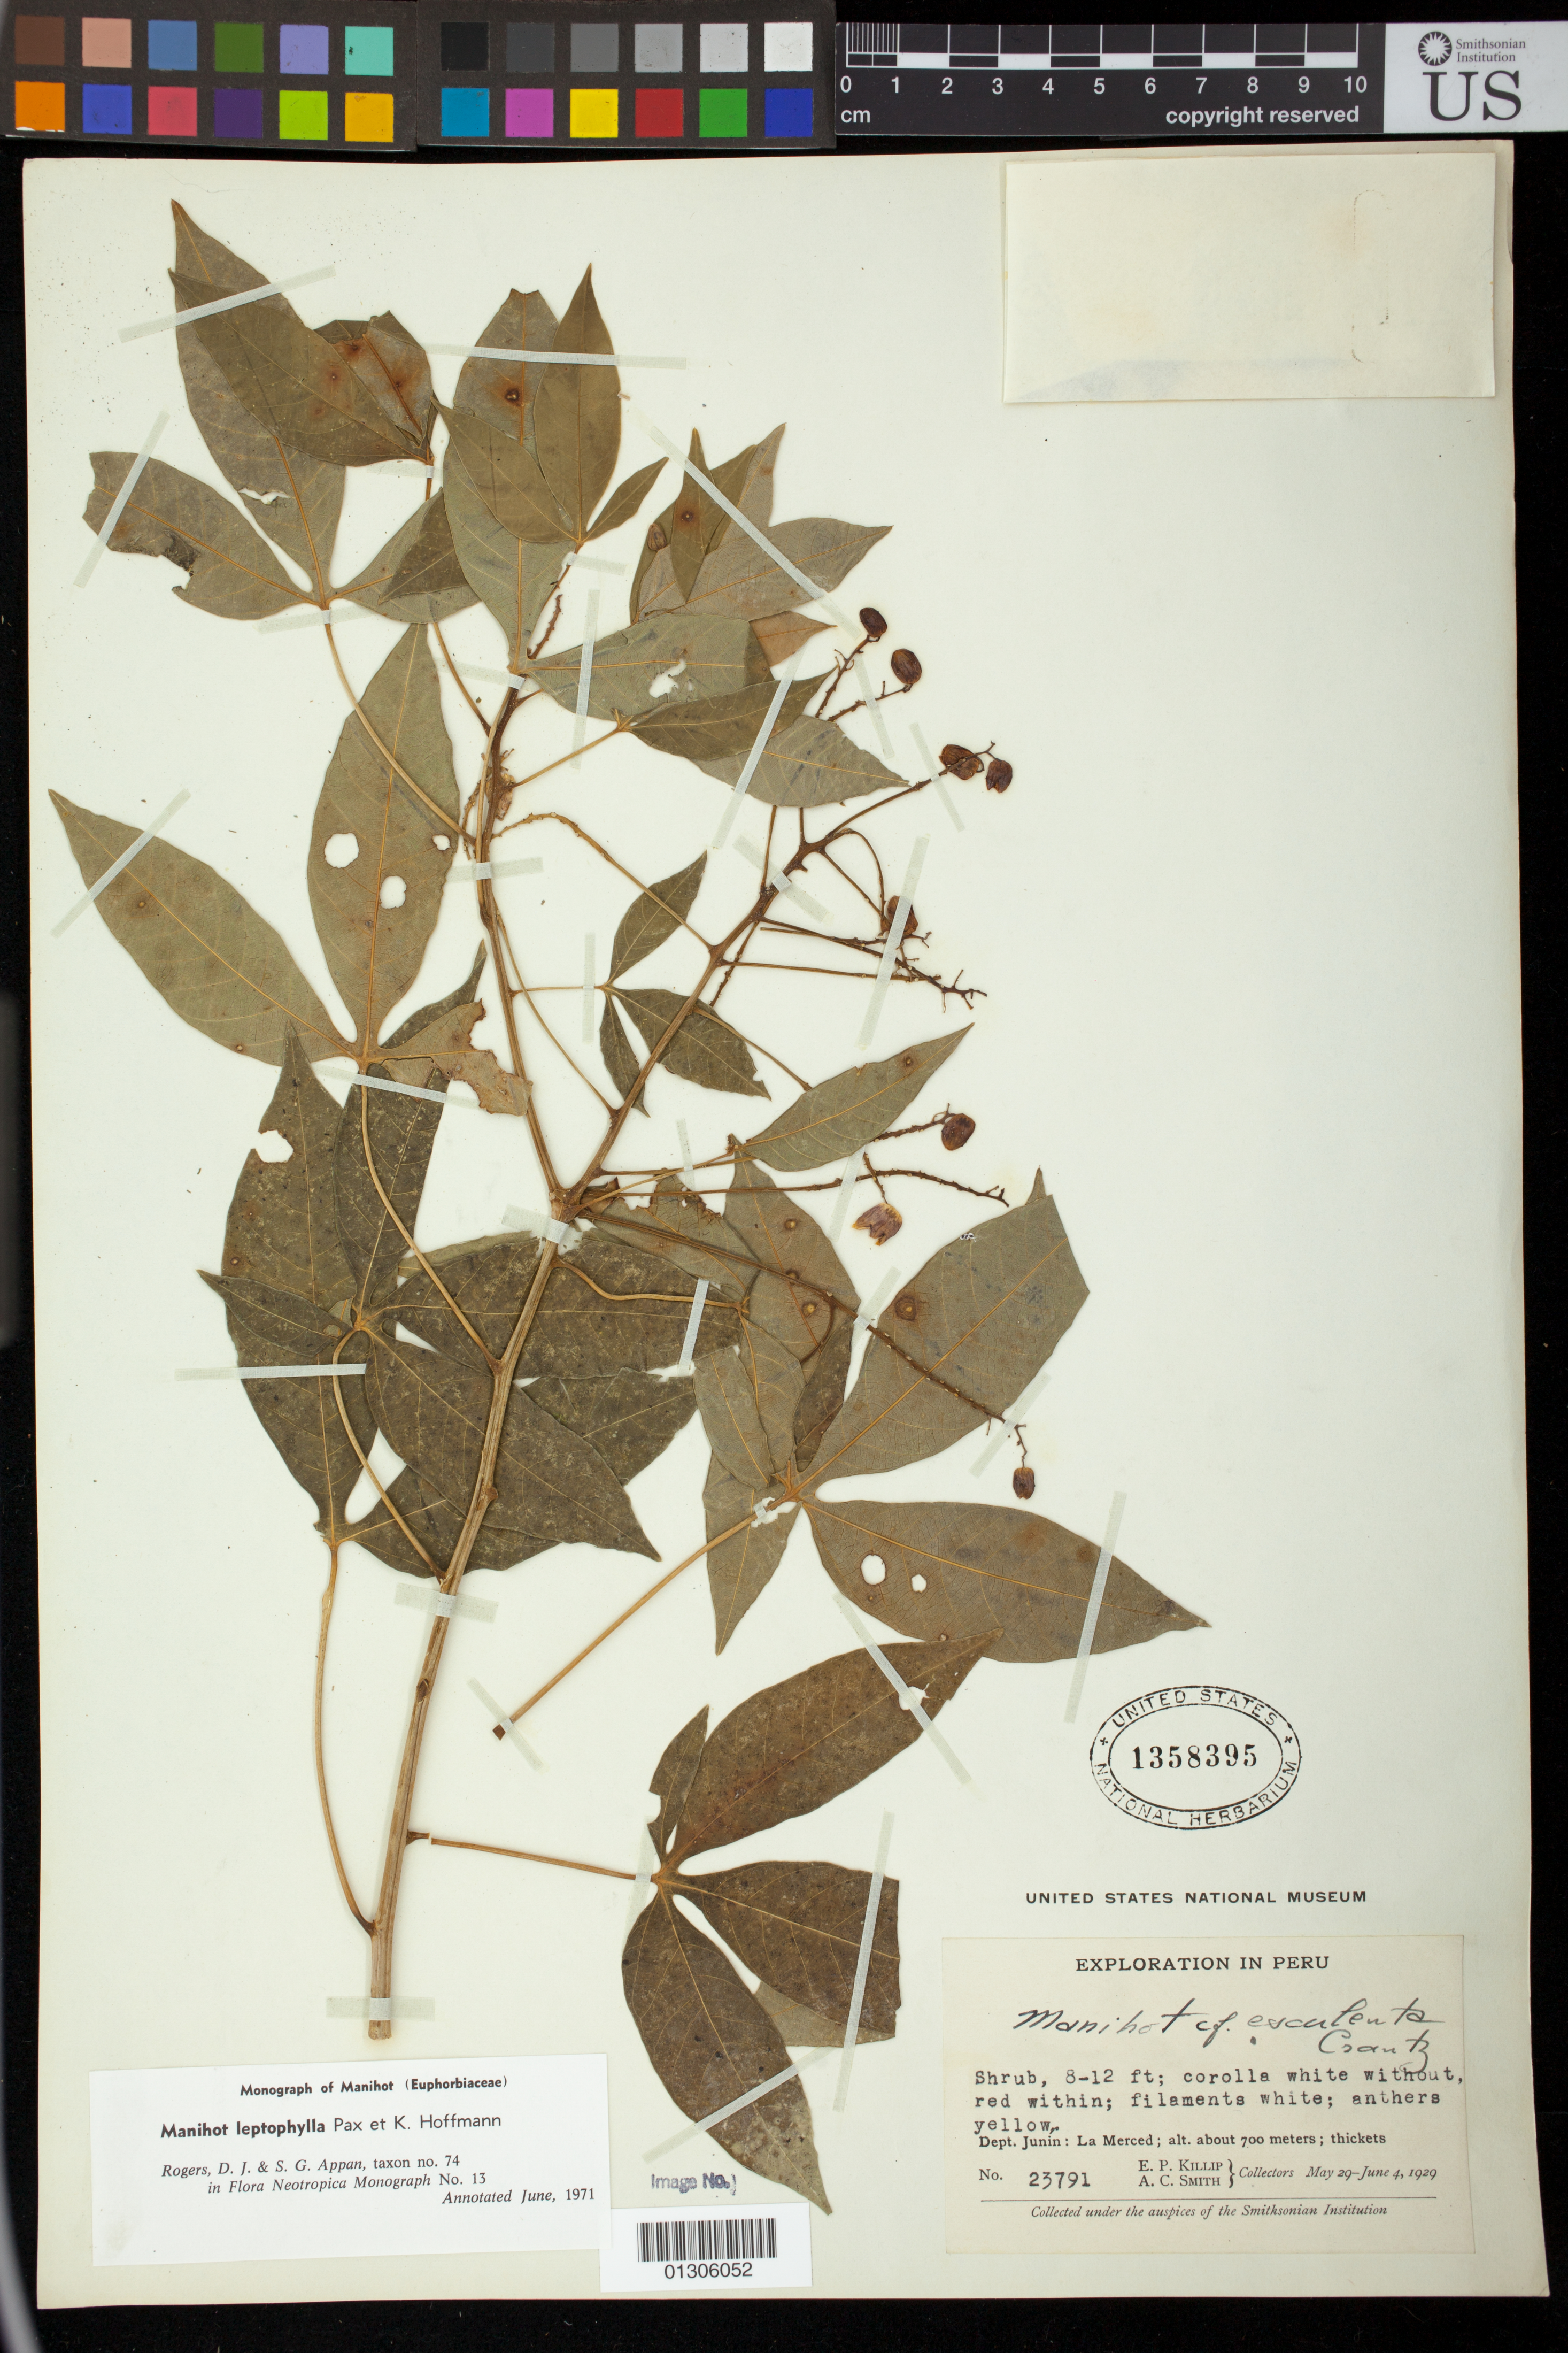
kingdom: Plantae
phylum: Tracheophyta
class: Magnoliopsida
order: Malpighiales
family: Euphorbiaceae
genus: Manihot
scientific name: Manihot australis A.M. Mendoza & Orlandini, ined. 2018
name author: A.M. Mendoza & Orlandini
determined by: Mendoza, A. M.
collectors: E. P. Killip & A. C. Smith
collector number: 23791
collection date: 1929-05-29/1929-06-04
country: Peru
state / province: Junín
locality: La Merced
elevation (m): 700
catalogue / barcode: US 1358395